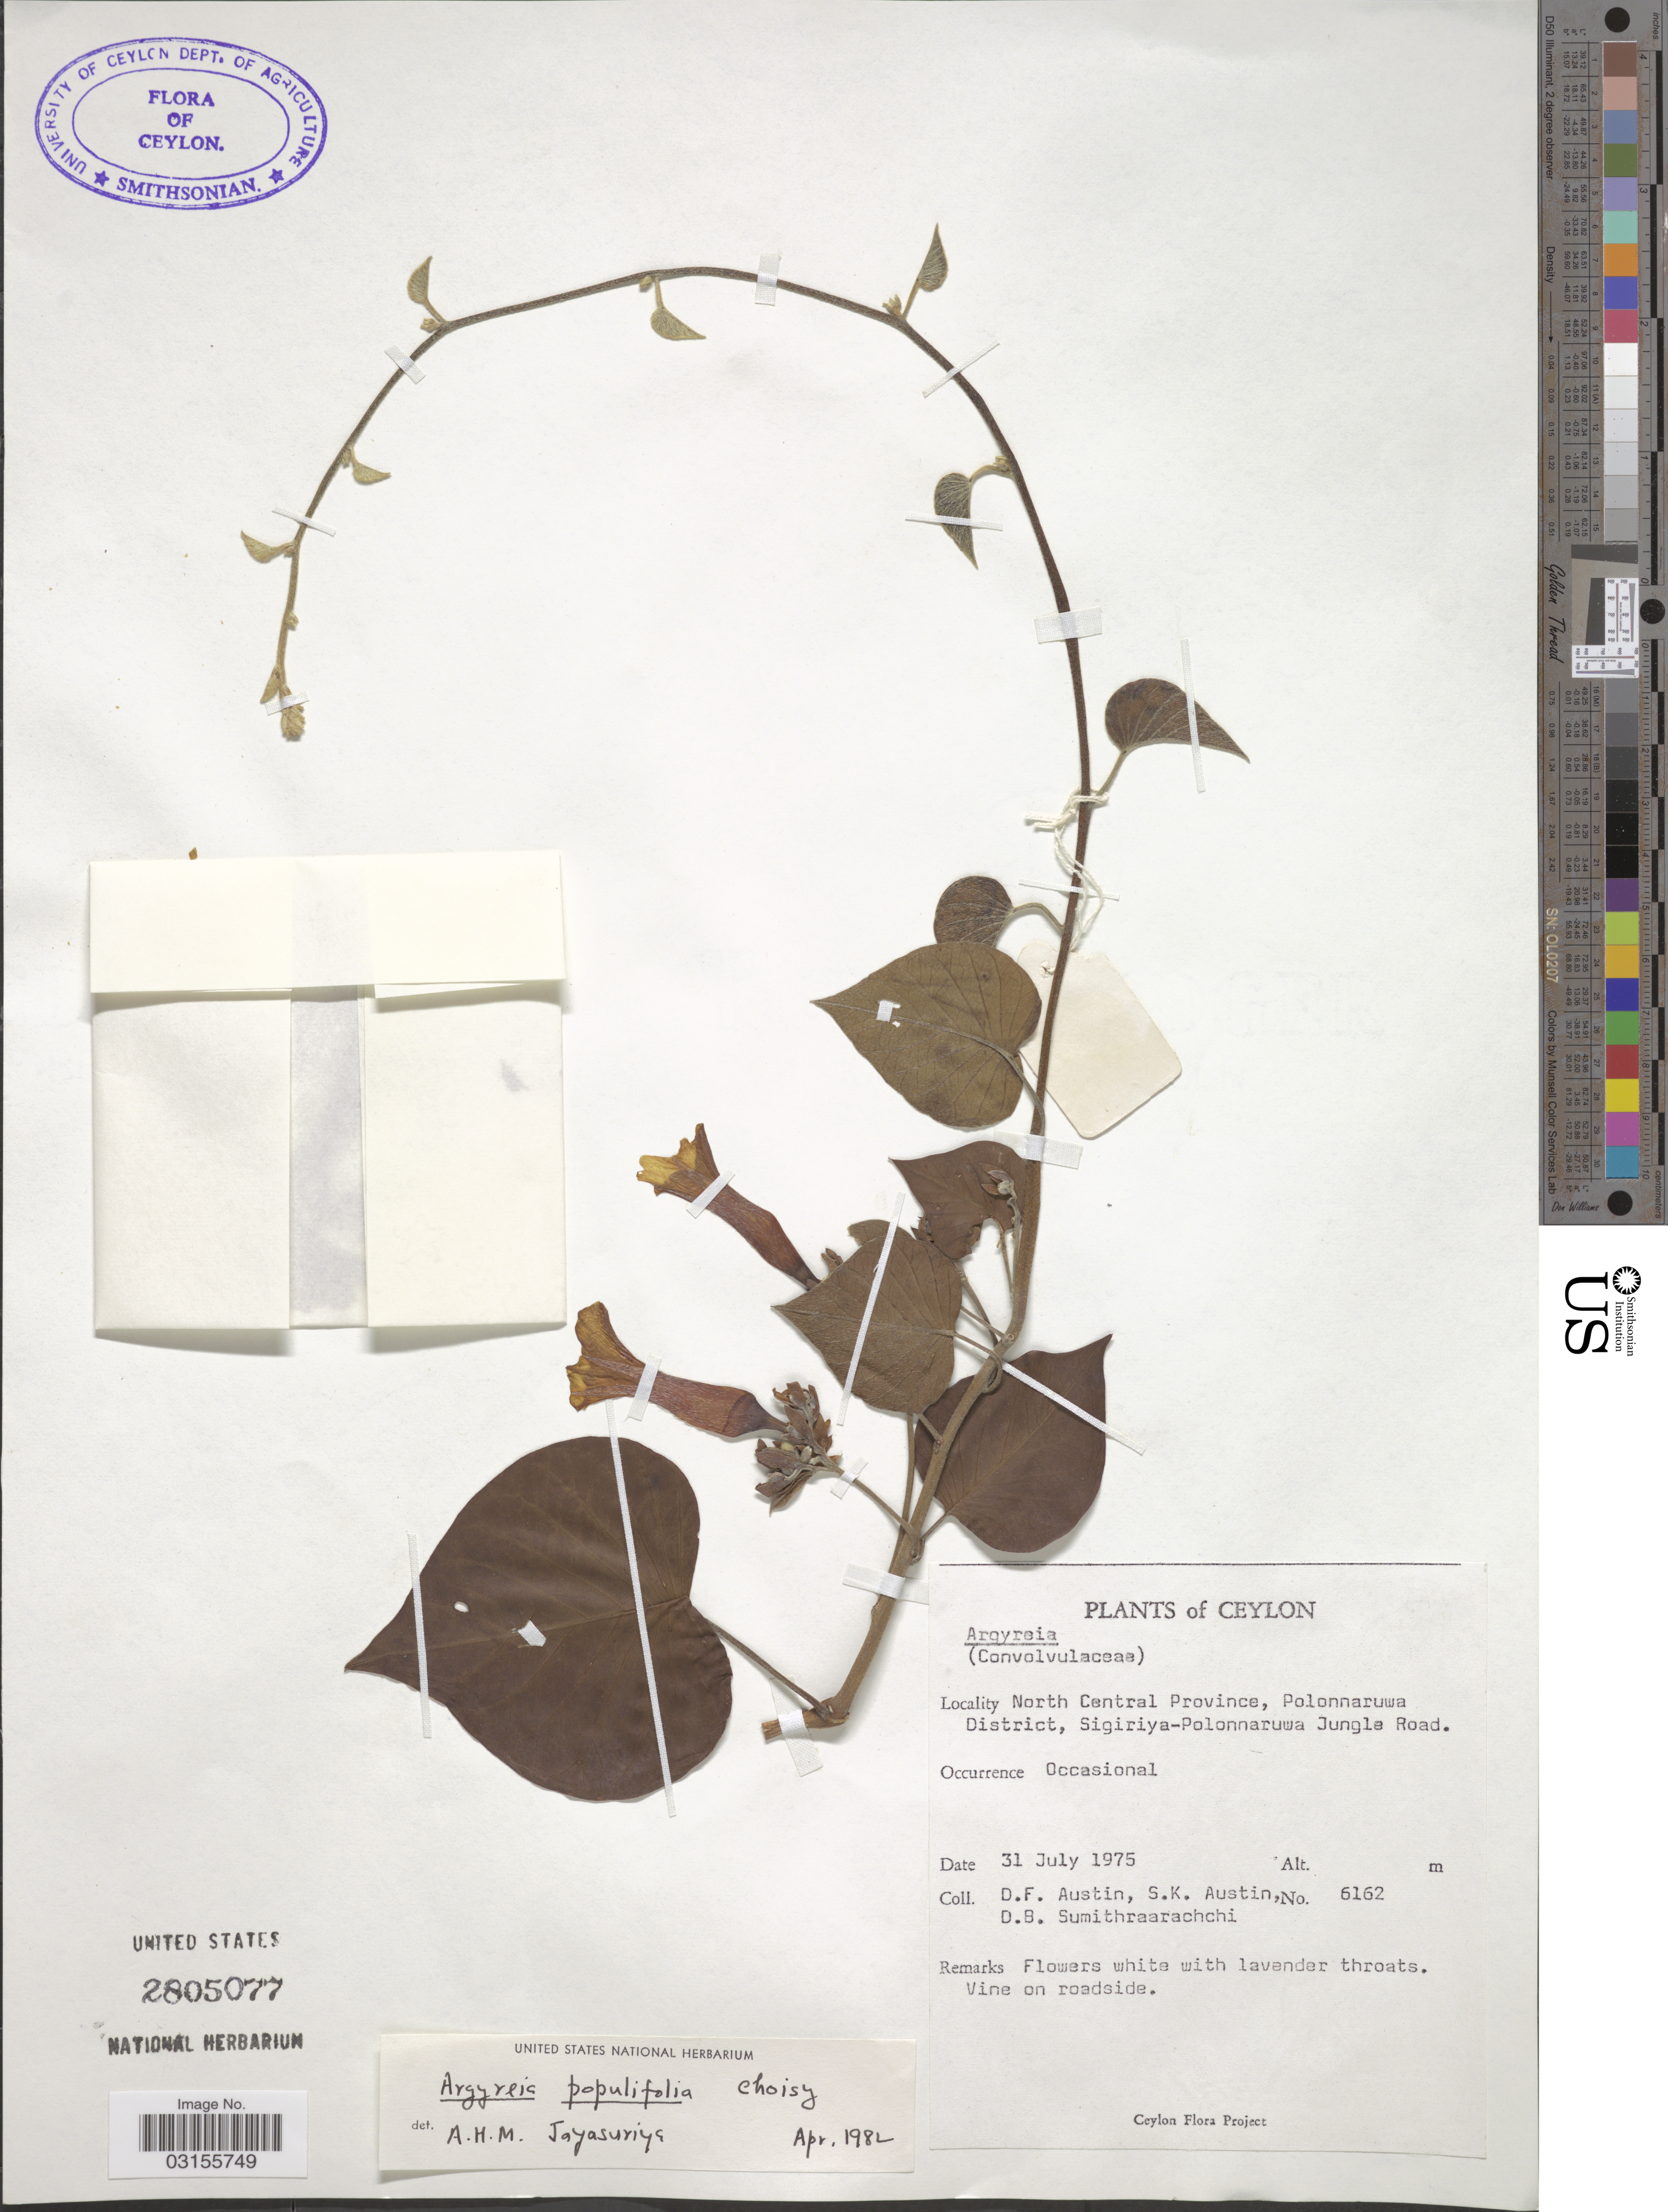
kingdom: Plantae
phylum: Tracheophyta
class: Magnoliopsida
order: Solanales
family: Convolvulaceae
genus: Argyreia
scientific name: Argyreia populifolia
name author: Choisy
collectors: D. Austin, S. Austin & D. B. Sumithraarachchi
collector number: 6162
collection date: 1975-07-31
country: Sri Lanka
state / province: North Central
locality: Ceylon. Polonnaruwa District, Sigiriya-Polonnaruwa Jungle Road.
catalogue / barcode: US 2805077